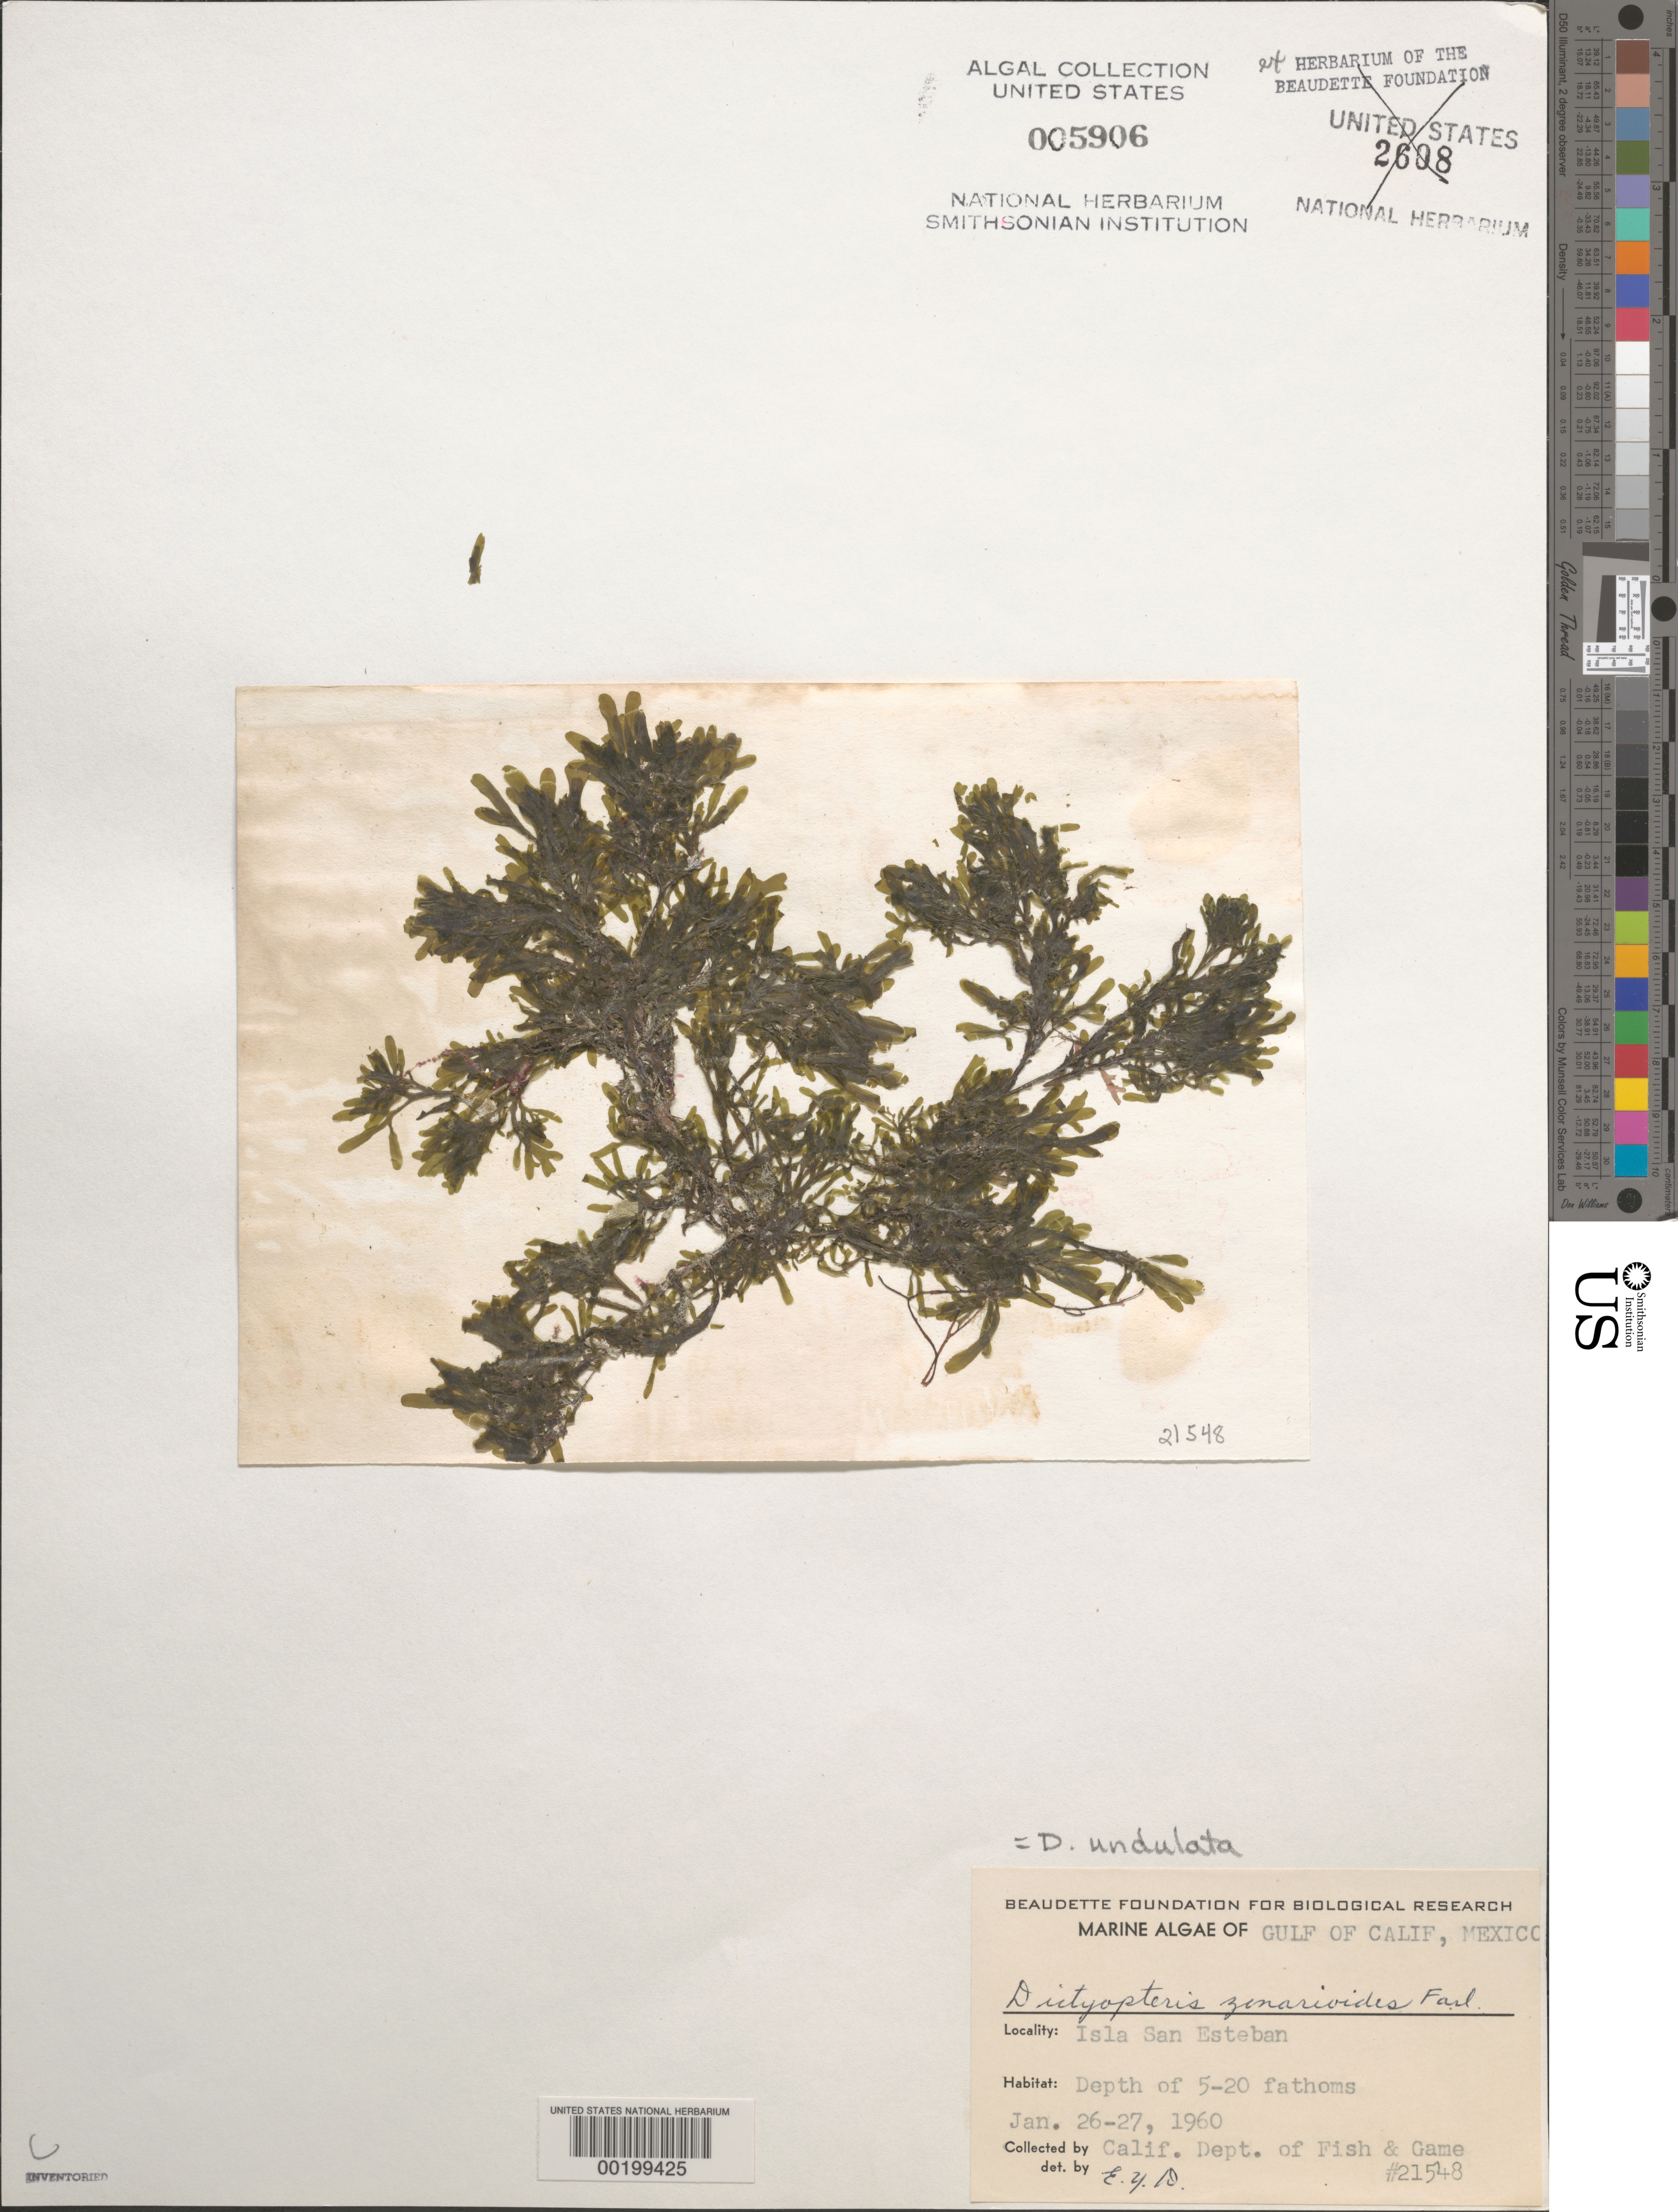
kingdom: Chromista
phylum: Ochrophyta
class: Phaeophyceae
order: Dictyotales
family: Dictyotaceae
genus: Dictyopteris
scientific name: Dictyopteris undulata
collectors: California Dept of Fish & Game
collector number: EYD 21548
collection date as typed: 26 Jan 1960 TO 27 Jan 1960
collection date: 1960-01-26/1960-01-27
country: Mexico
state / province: Baja California Norte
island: Isla San Esteban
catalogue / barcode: US 5906